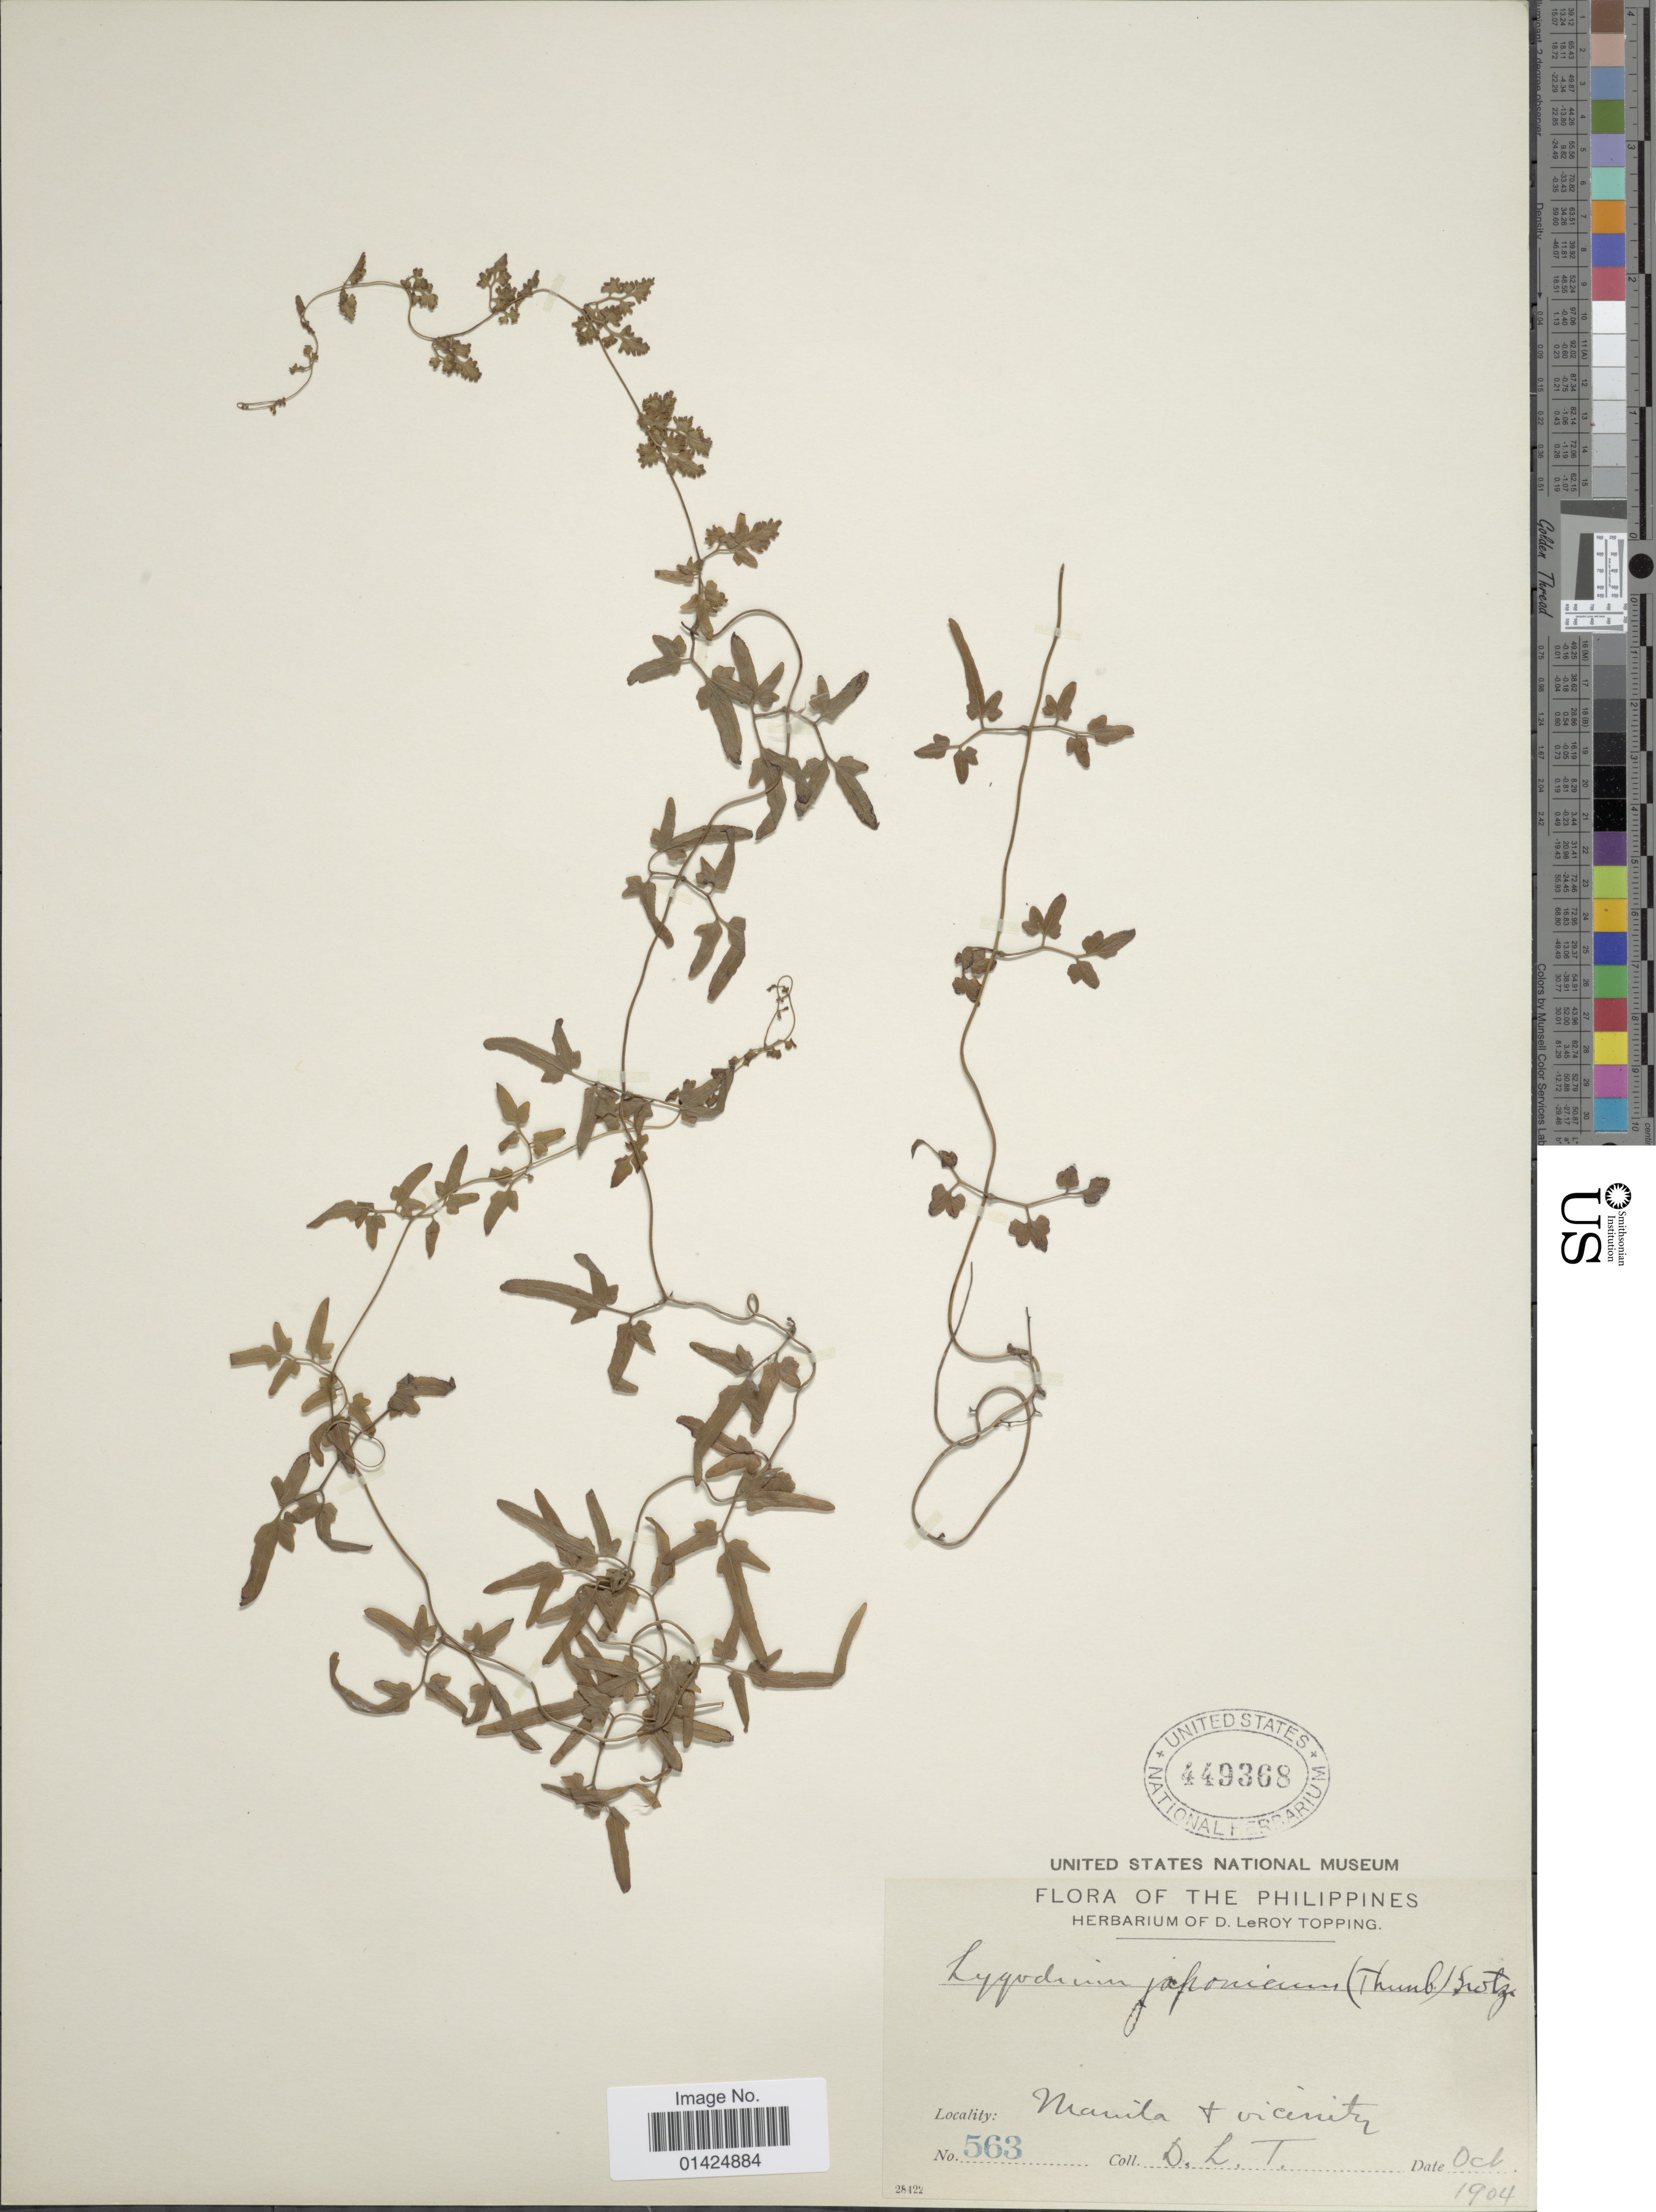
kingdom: Plantae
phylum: Tracheophyta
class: Polypodiopsida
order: Schizaeales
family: Lygodiaceae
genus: Lygodium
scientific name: Lygodium japonicum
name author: (Thunb.) Sw.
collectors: D. L. Topping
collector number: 563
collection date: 1904-10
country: Philippines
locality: Manila & Vicinity.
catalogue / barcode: US 449368